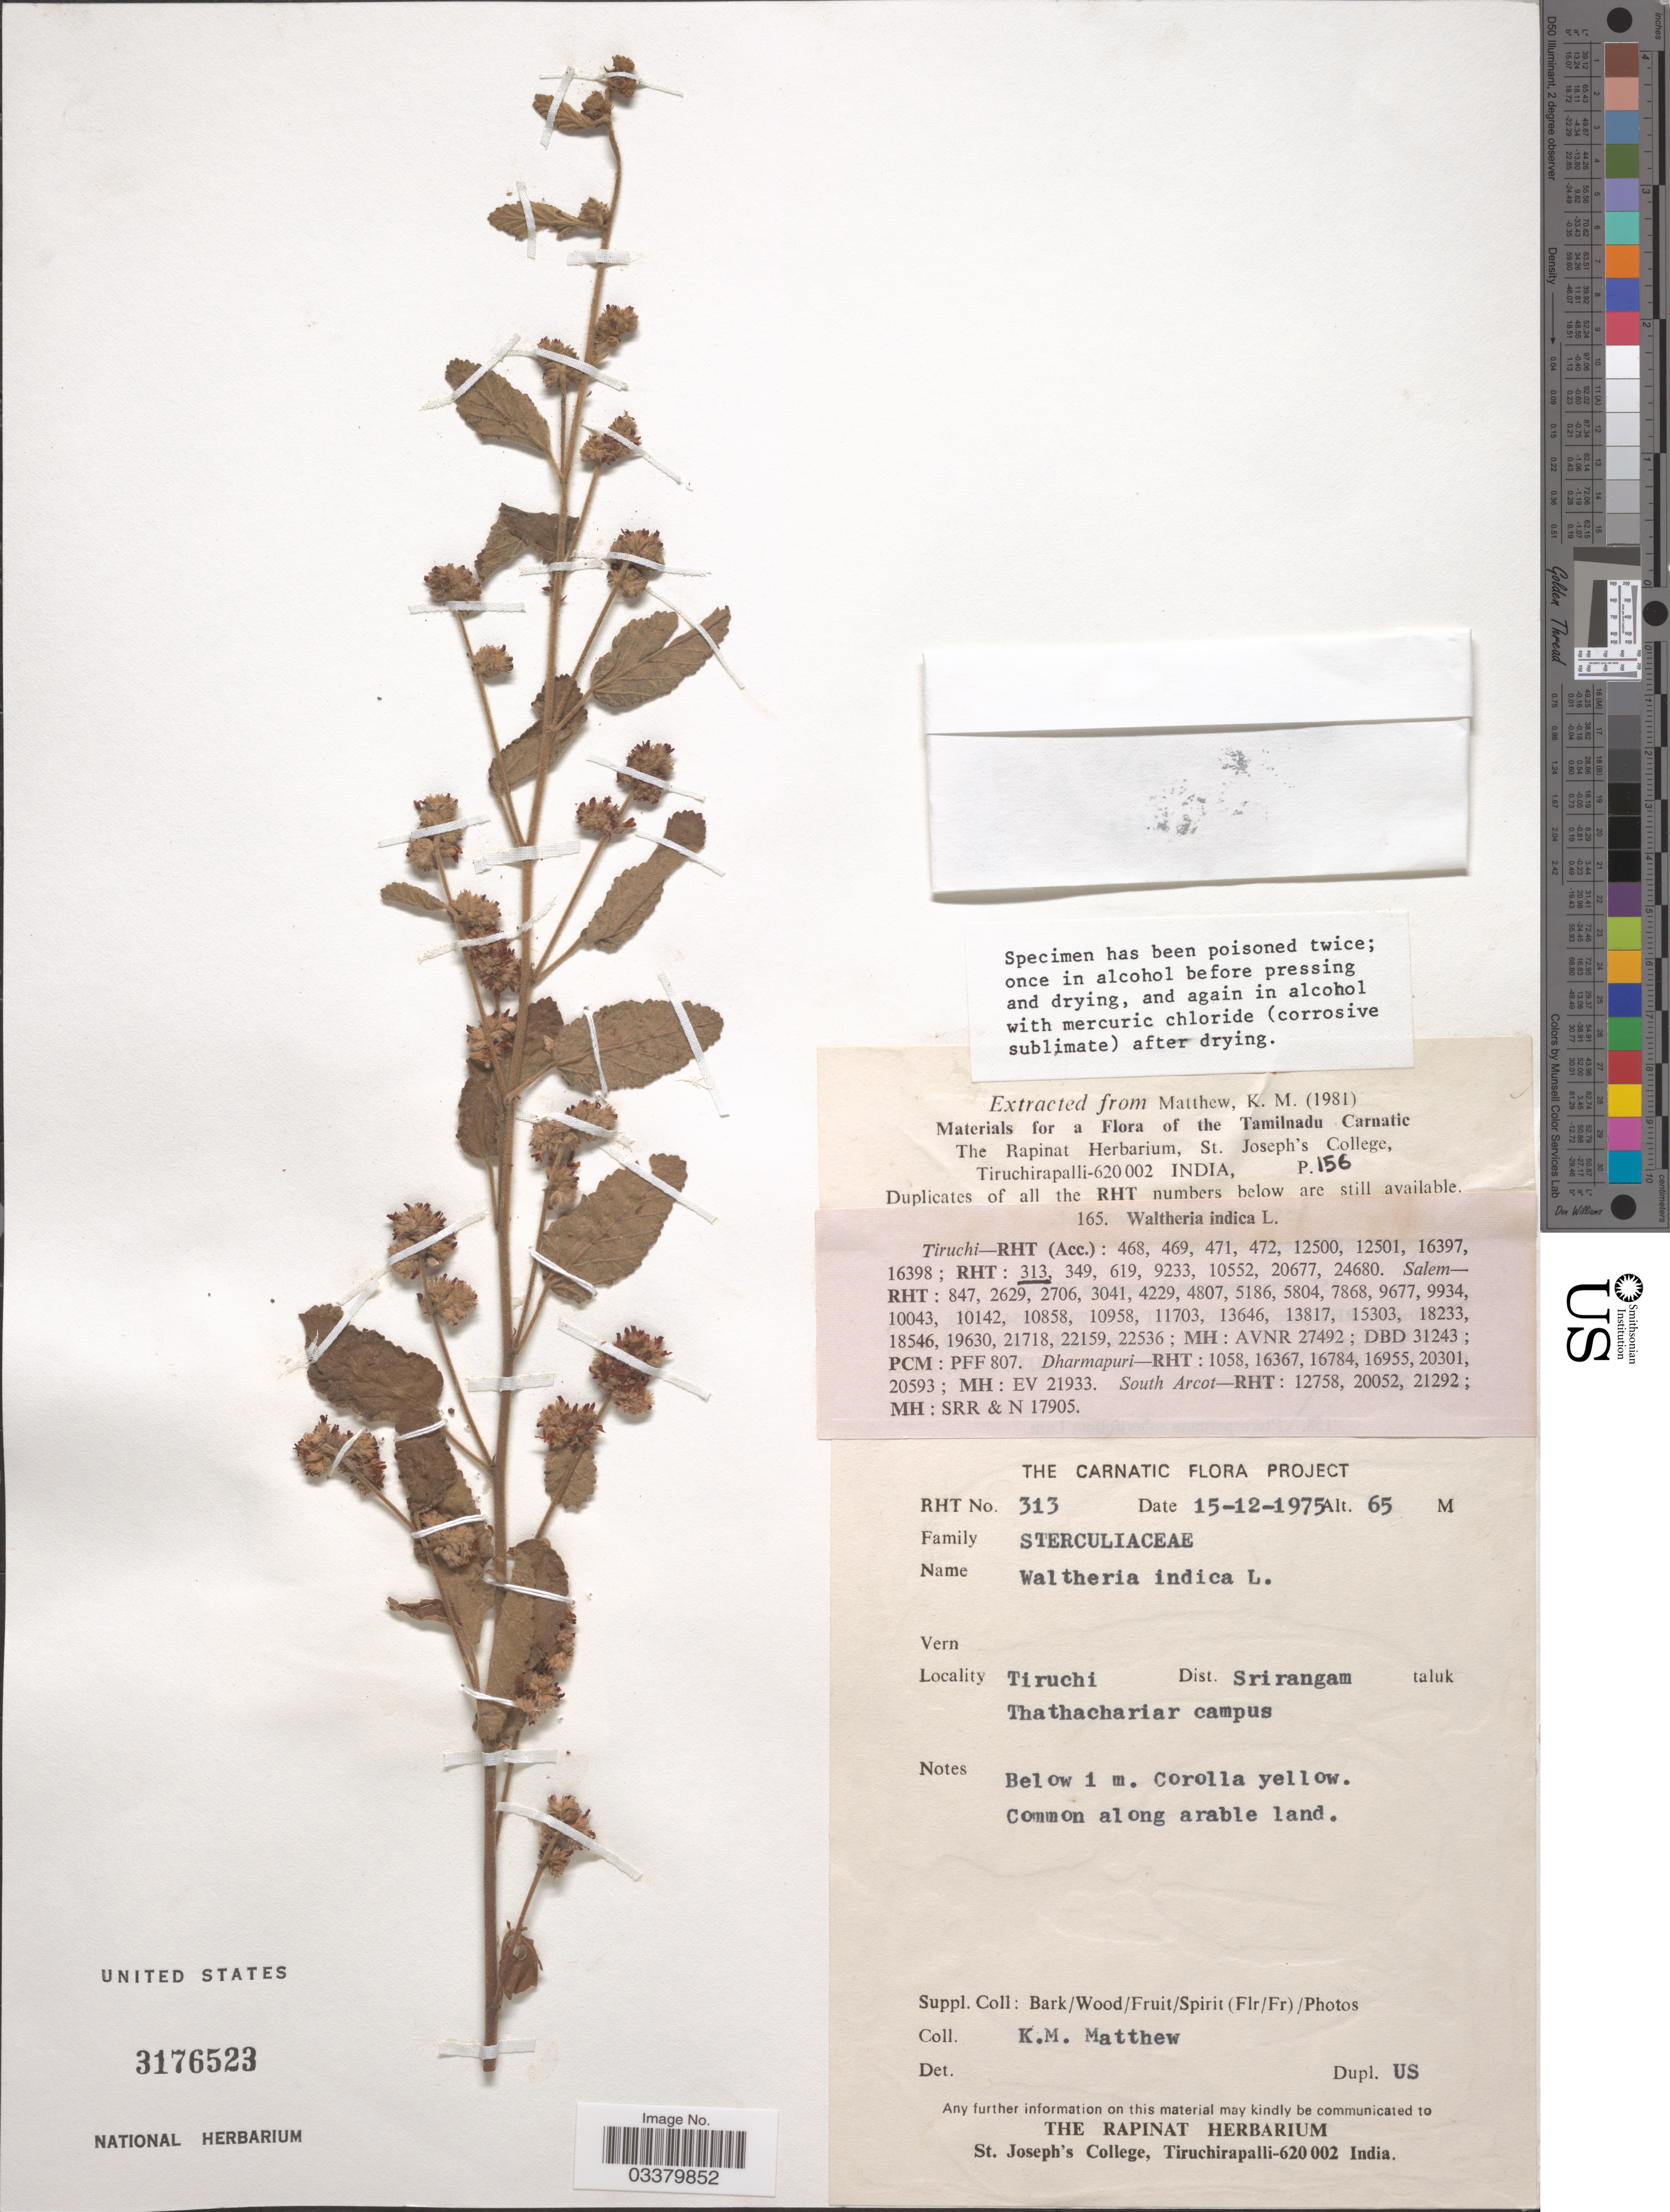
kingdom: Plantae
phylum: Tracheophyta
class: Magnoliopsida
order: Malvales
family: Malvaceae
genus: Waltheria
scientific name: Waltheria indica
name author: L.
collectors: K. M. Matthew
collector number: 313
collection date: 1975-12-15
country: India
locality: Tiruchi, Dist. Srirangam taluk, Thathachariar campus.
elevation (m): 65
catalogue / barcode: US 3176523